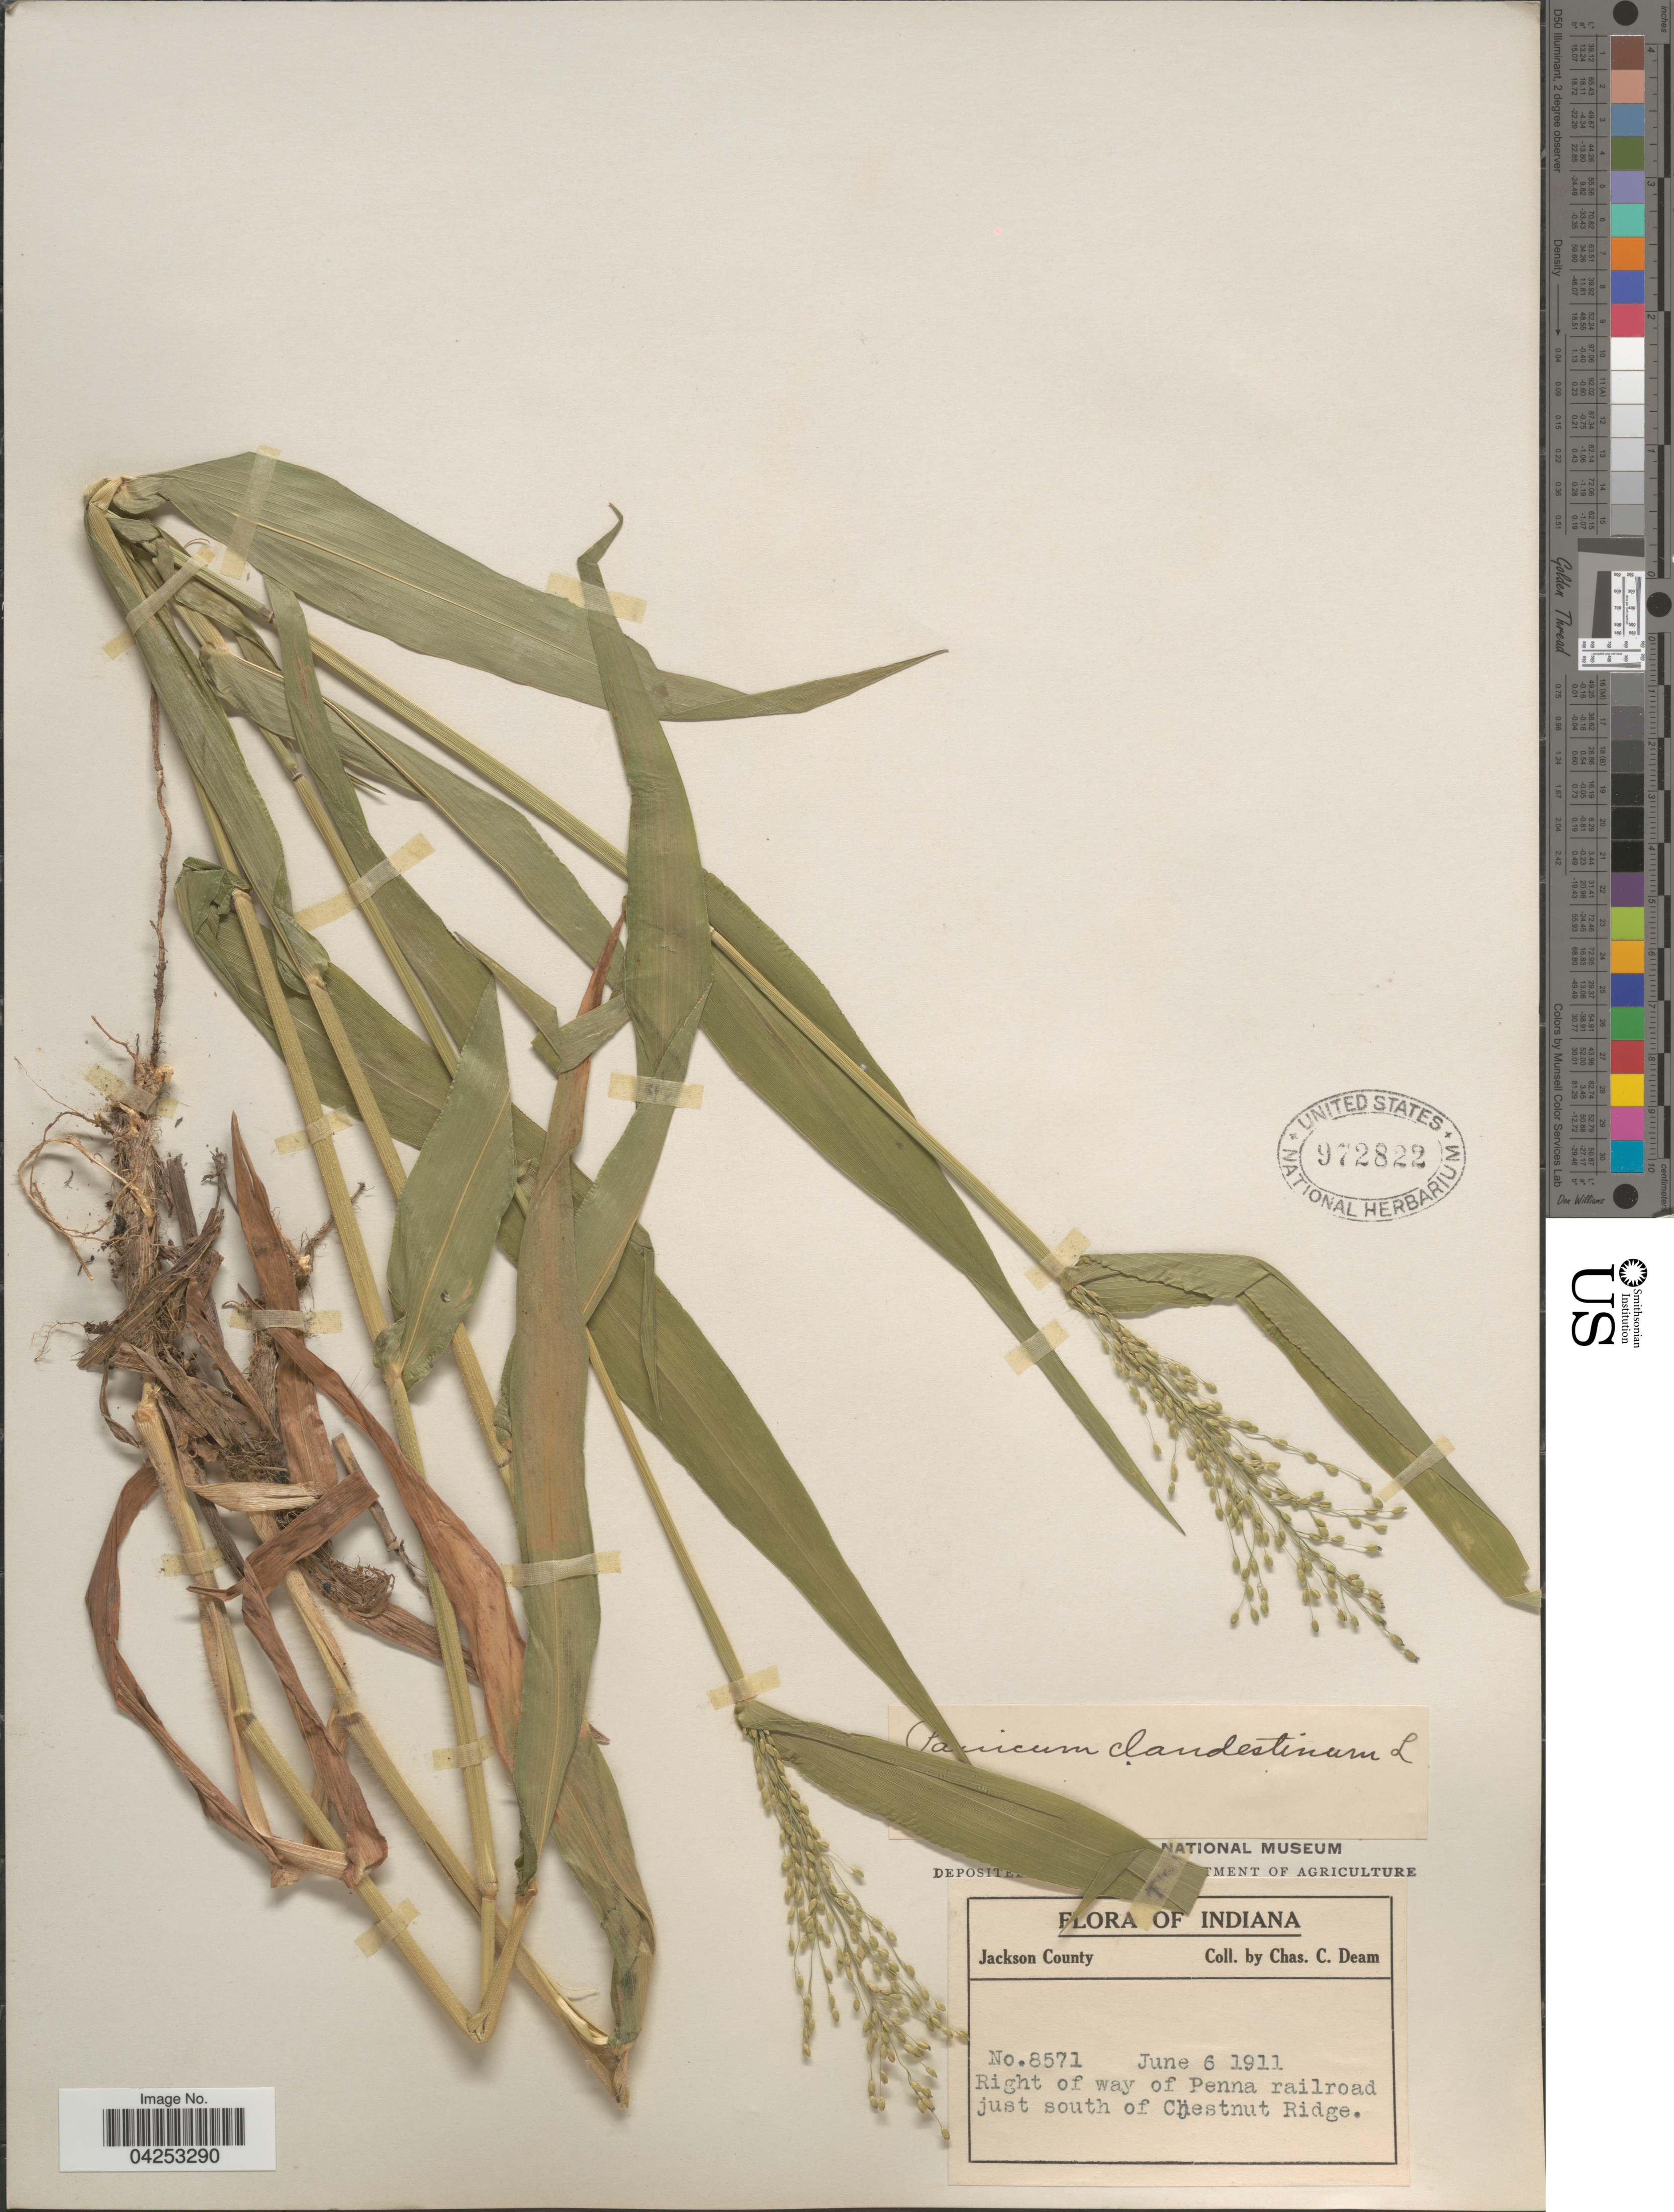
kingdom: Plantae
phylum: Tracheophyta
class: Liliopsida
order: Poales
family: Poaceae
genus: Dichanthelium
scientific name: Dichanthelium clandestinum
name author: (L.) Gould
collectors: C. C. Deam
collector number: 8571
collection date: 1911-06-06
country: United States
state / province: Indiana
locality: Jackson County. Right of way of Penna railroad just south of Chestnut Ridge.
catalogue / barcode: US 972822